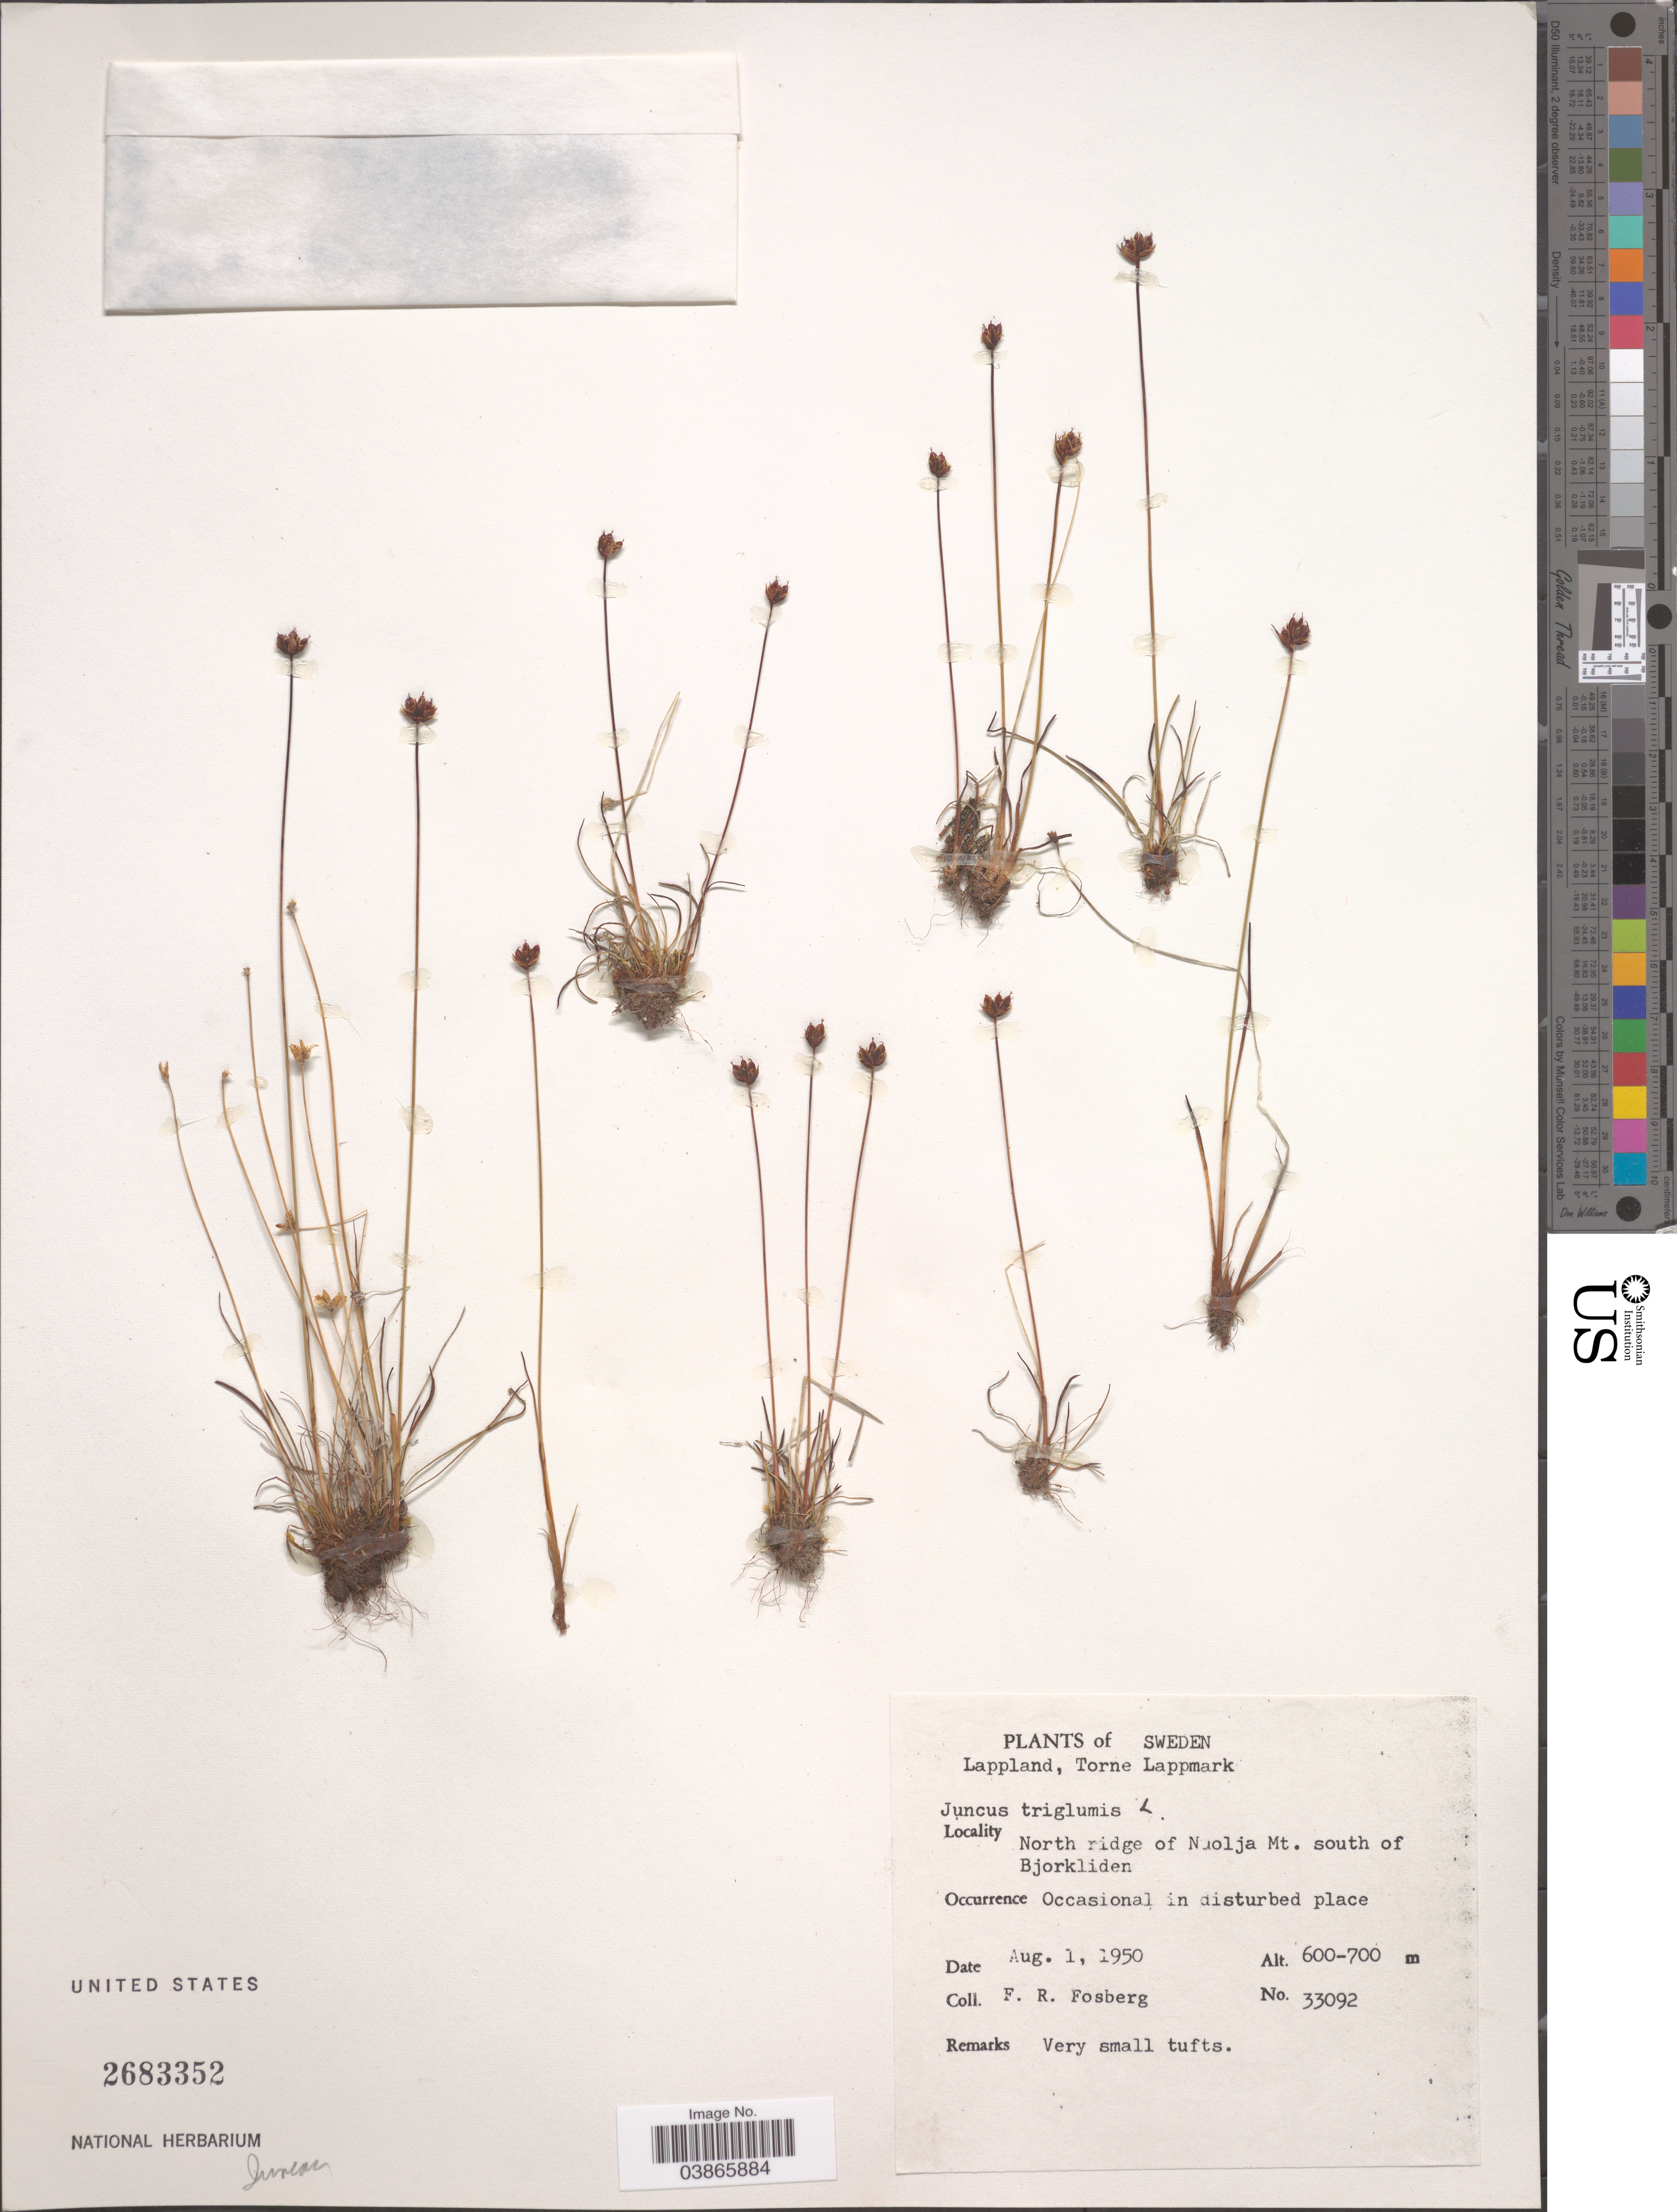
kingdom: Plantae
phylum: Tracheophyta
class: Liliopsida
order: Poales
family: Juncaceae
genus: Juncus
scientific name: Juncus triglumis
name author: L.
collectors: F. R. Fosberg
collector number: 33092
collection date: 1950-08-01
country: Sweden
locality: Lappland, Torne Lappmark. North ridge of Nuolja Mt. south of Bjorkliden.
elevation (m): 600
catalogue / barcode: US 2683352